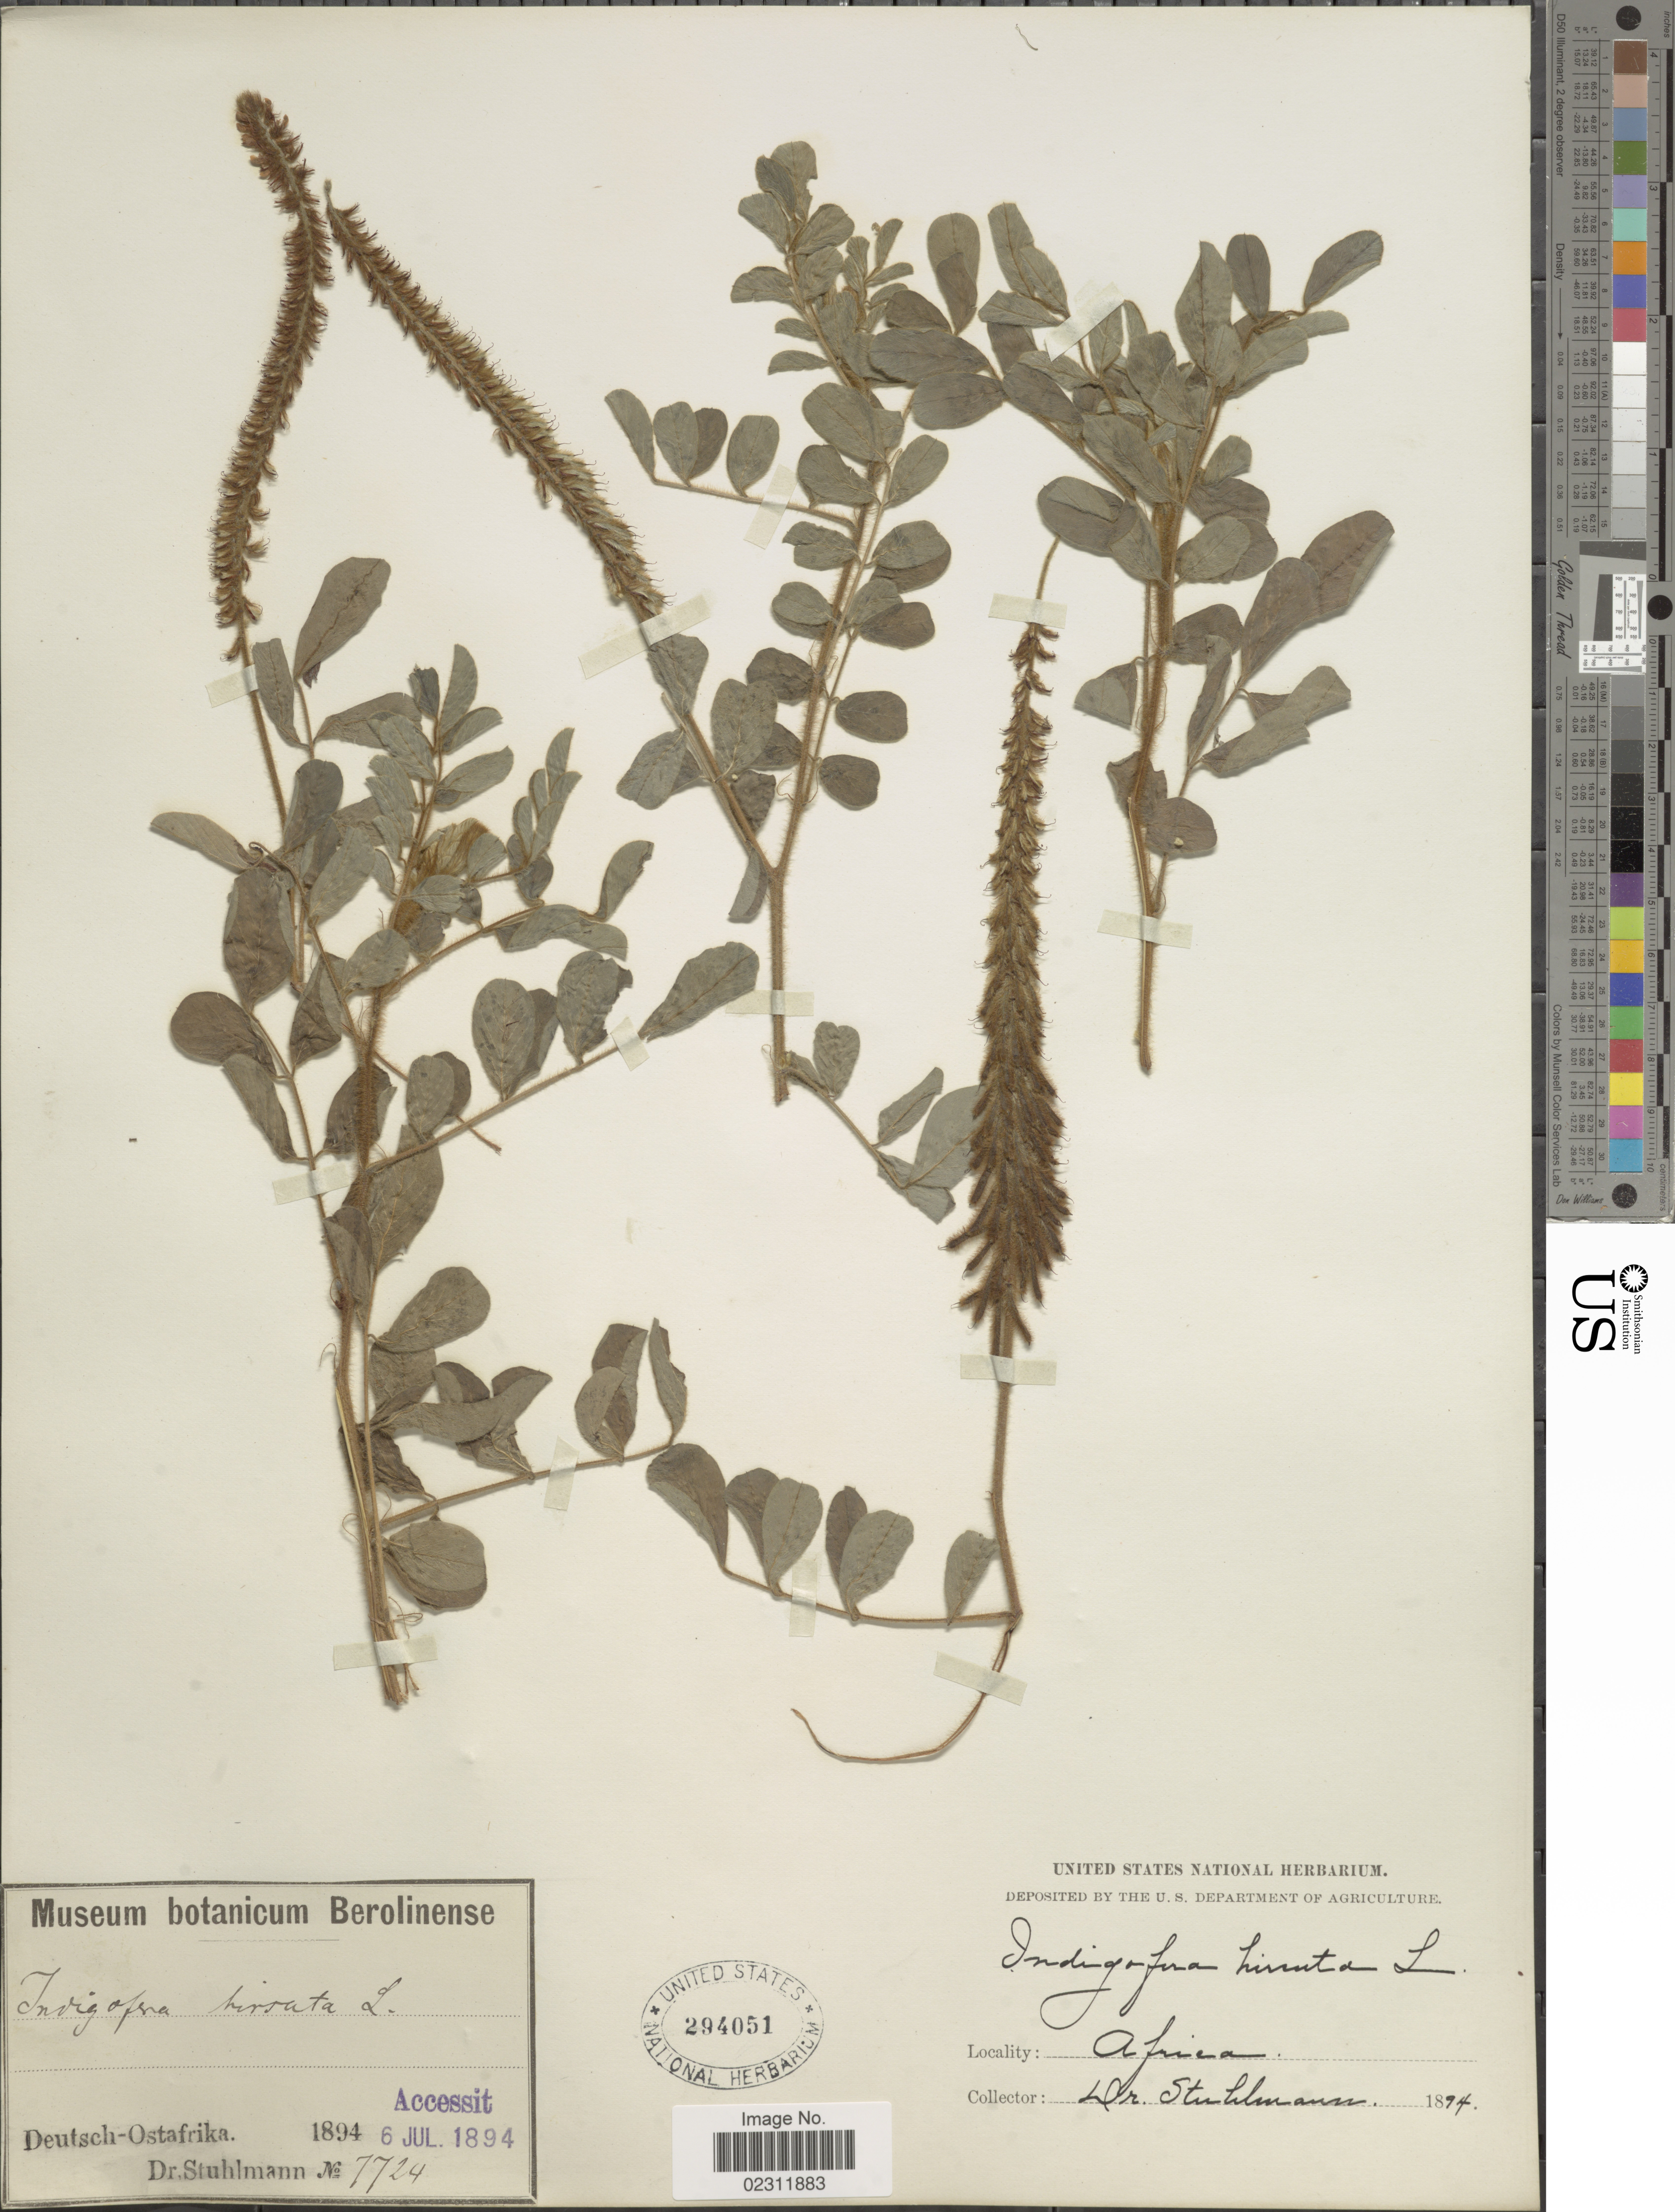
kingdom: Plantae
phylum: Tracheophyta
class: Magnoliopsida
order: Fabales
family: Fabaceae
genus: Indigofera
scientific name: Indigofera hirsuta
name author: L.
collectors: -. Stuhlmann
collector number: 7724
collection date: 1894-07-06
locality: Deutsch-Ostafrika, Africa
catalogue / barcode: US 294051